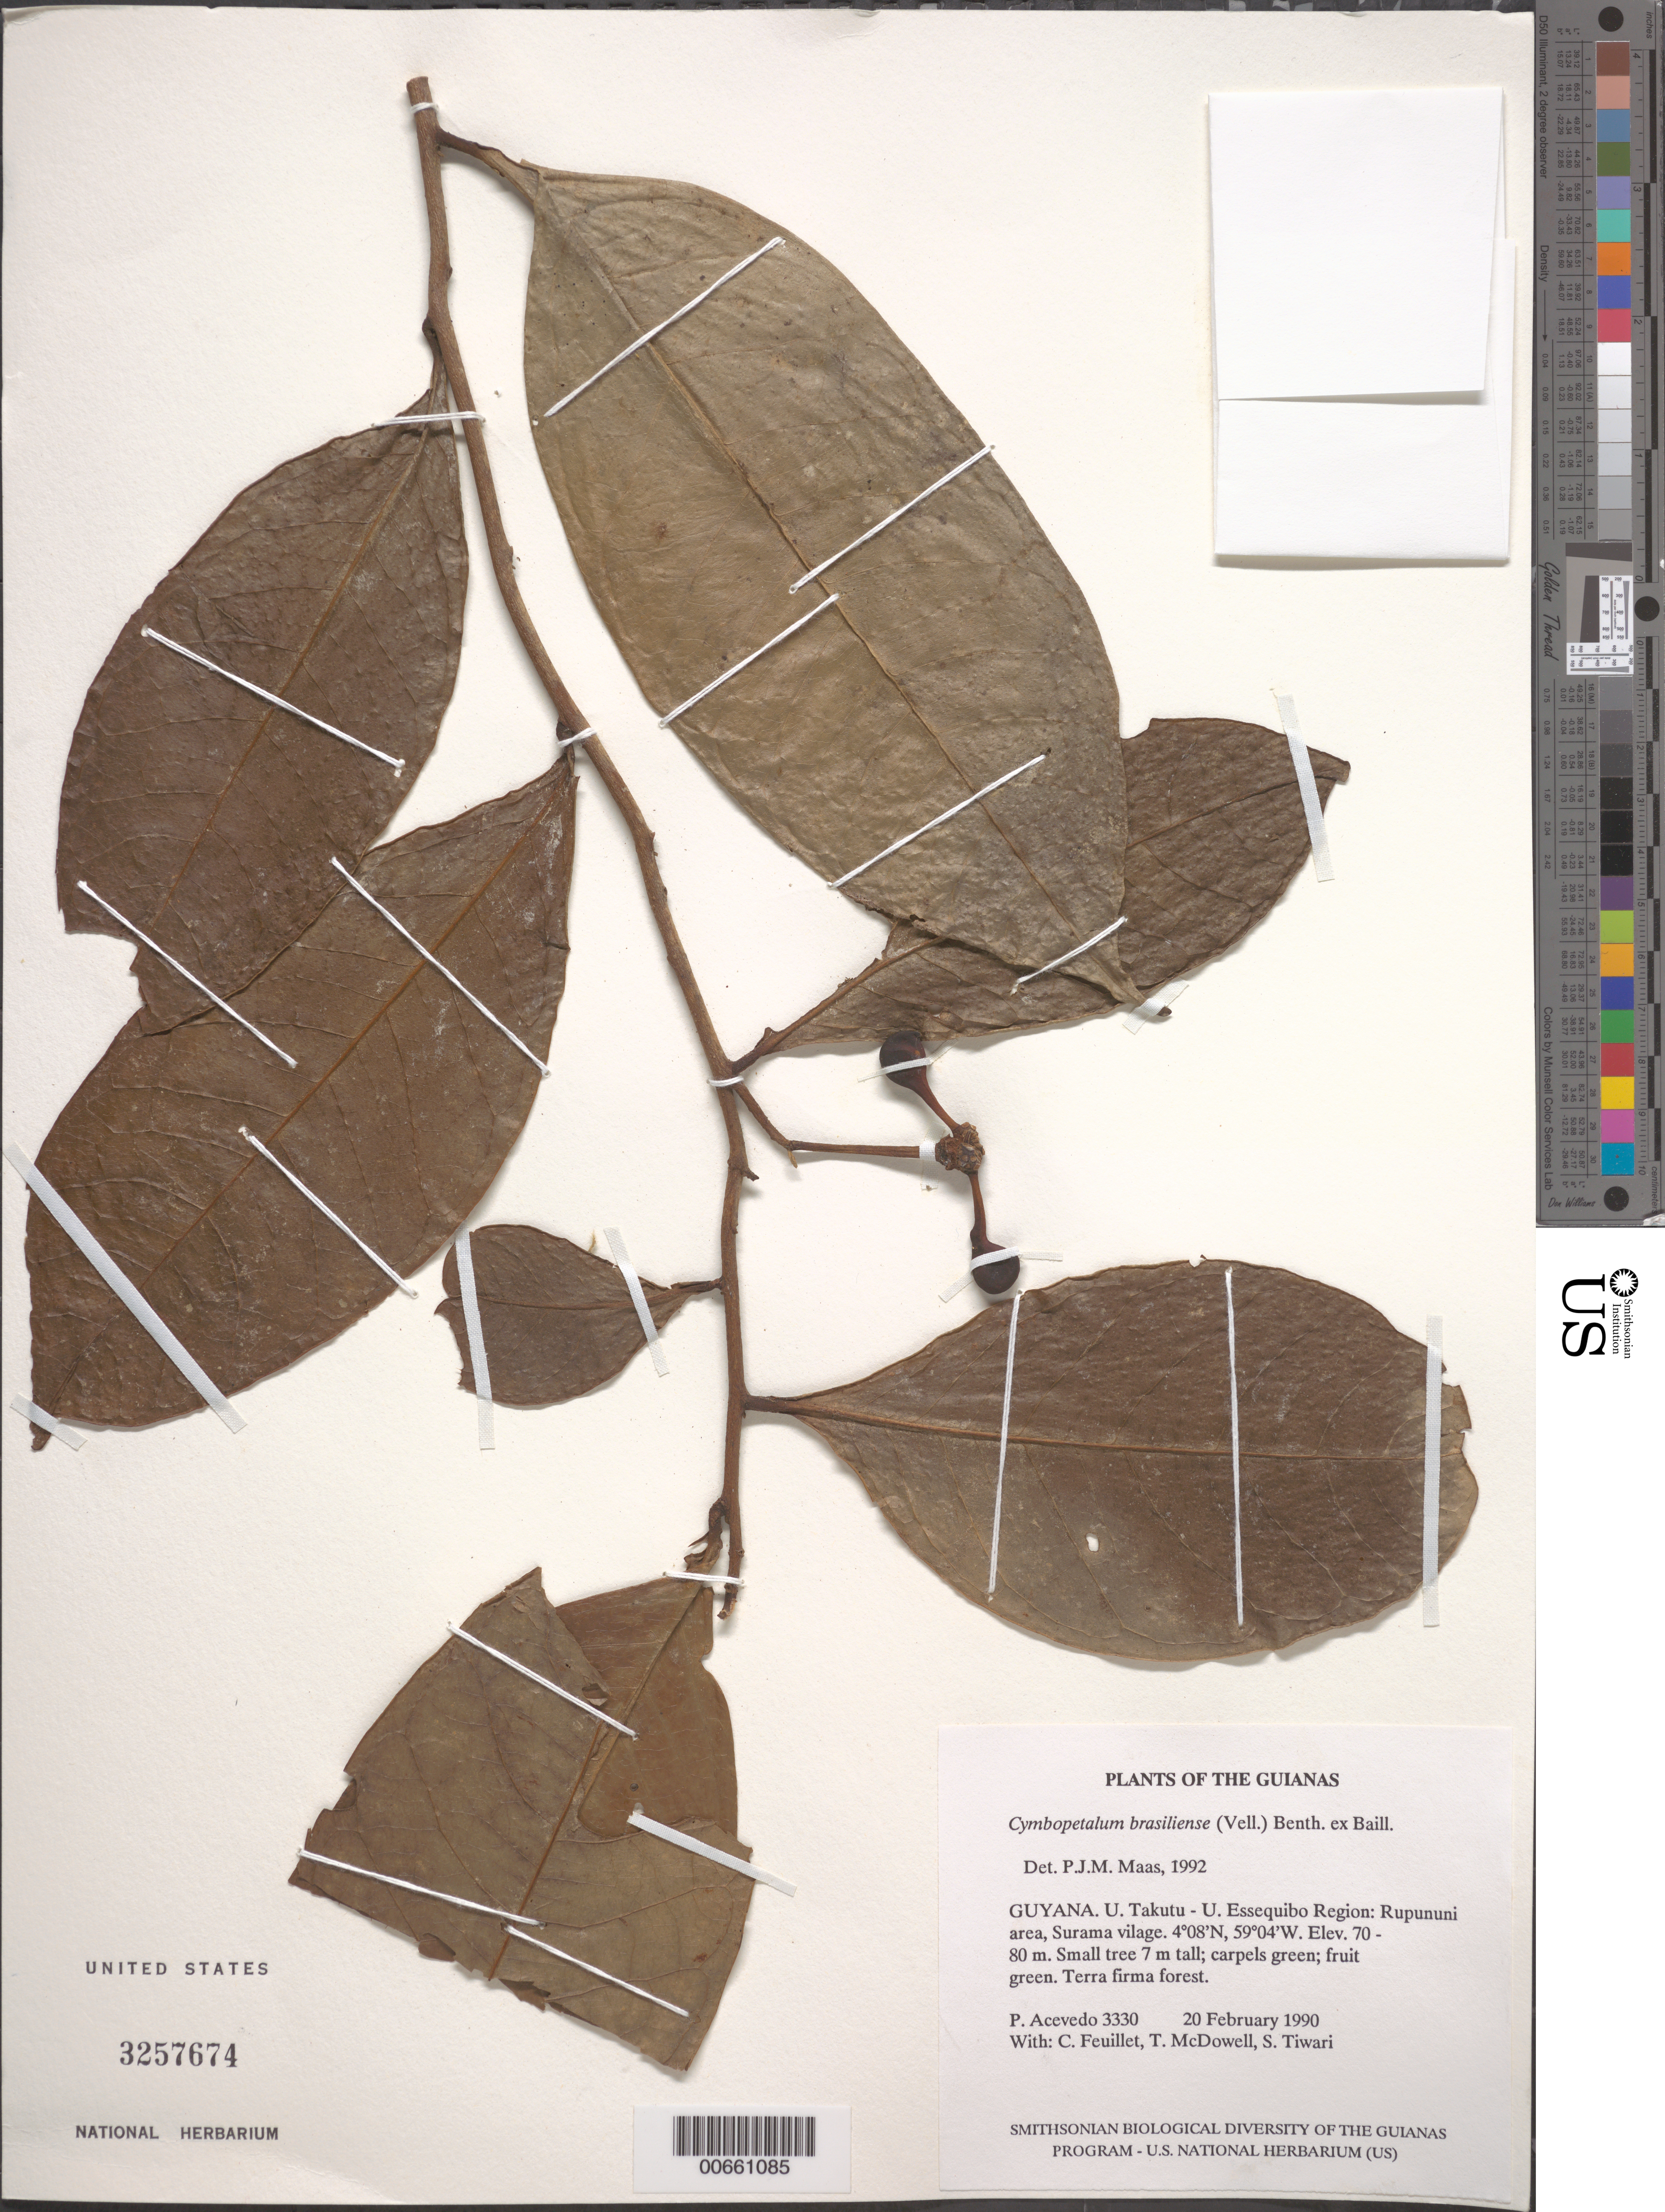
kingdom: Plantae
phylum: Tracheophyta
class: Magnoliopsida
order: Magnoliales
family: Annonaceae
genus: Cymbopetalum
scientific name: Cymbopetalum brasiliense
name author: (Vell.) Benth. ex Baill.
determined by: Maas, Paul J. M.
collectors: P. Acevedo-Rodr., C. Feuillet, T. McDowell & S. Tiwari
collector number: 3330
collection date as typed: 20 Feb 1990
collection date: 1990-02-20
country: Guyana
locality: U. Takutu - U. Essequibo. Rupununi area, Surama vilage.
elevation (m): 70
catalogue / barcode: US 3257674